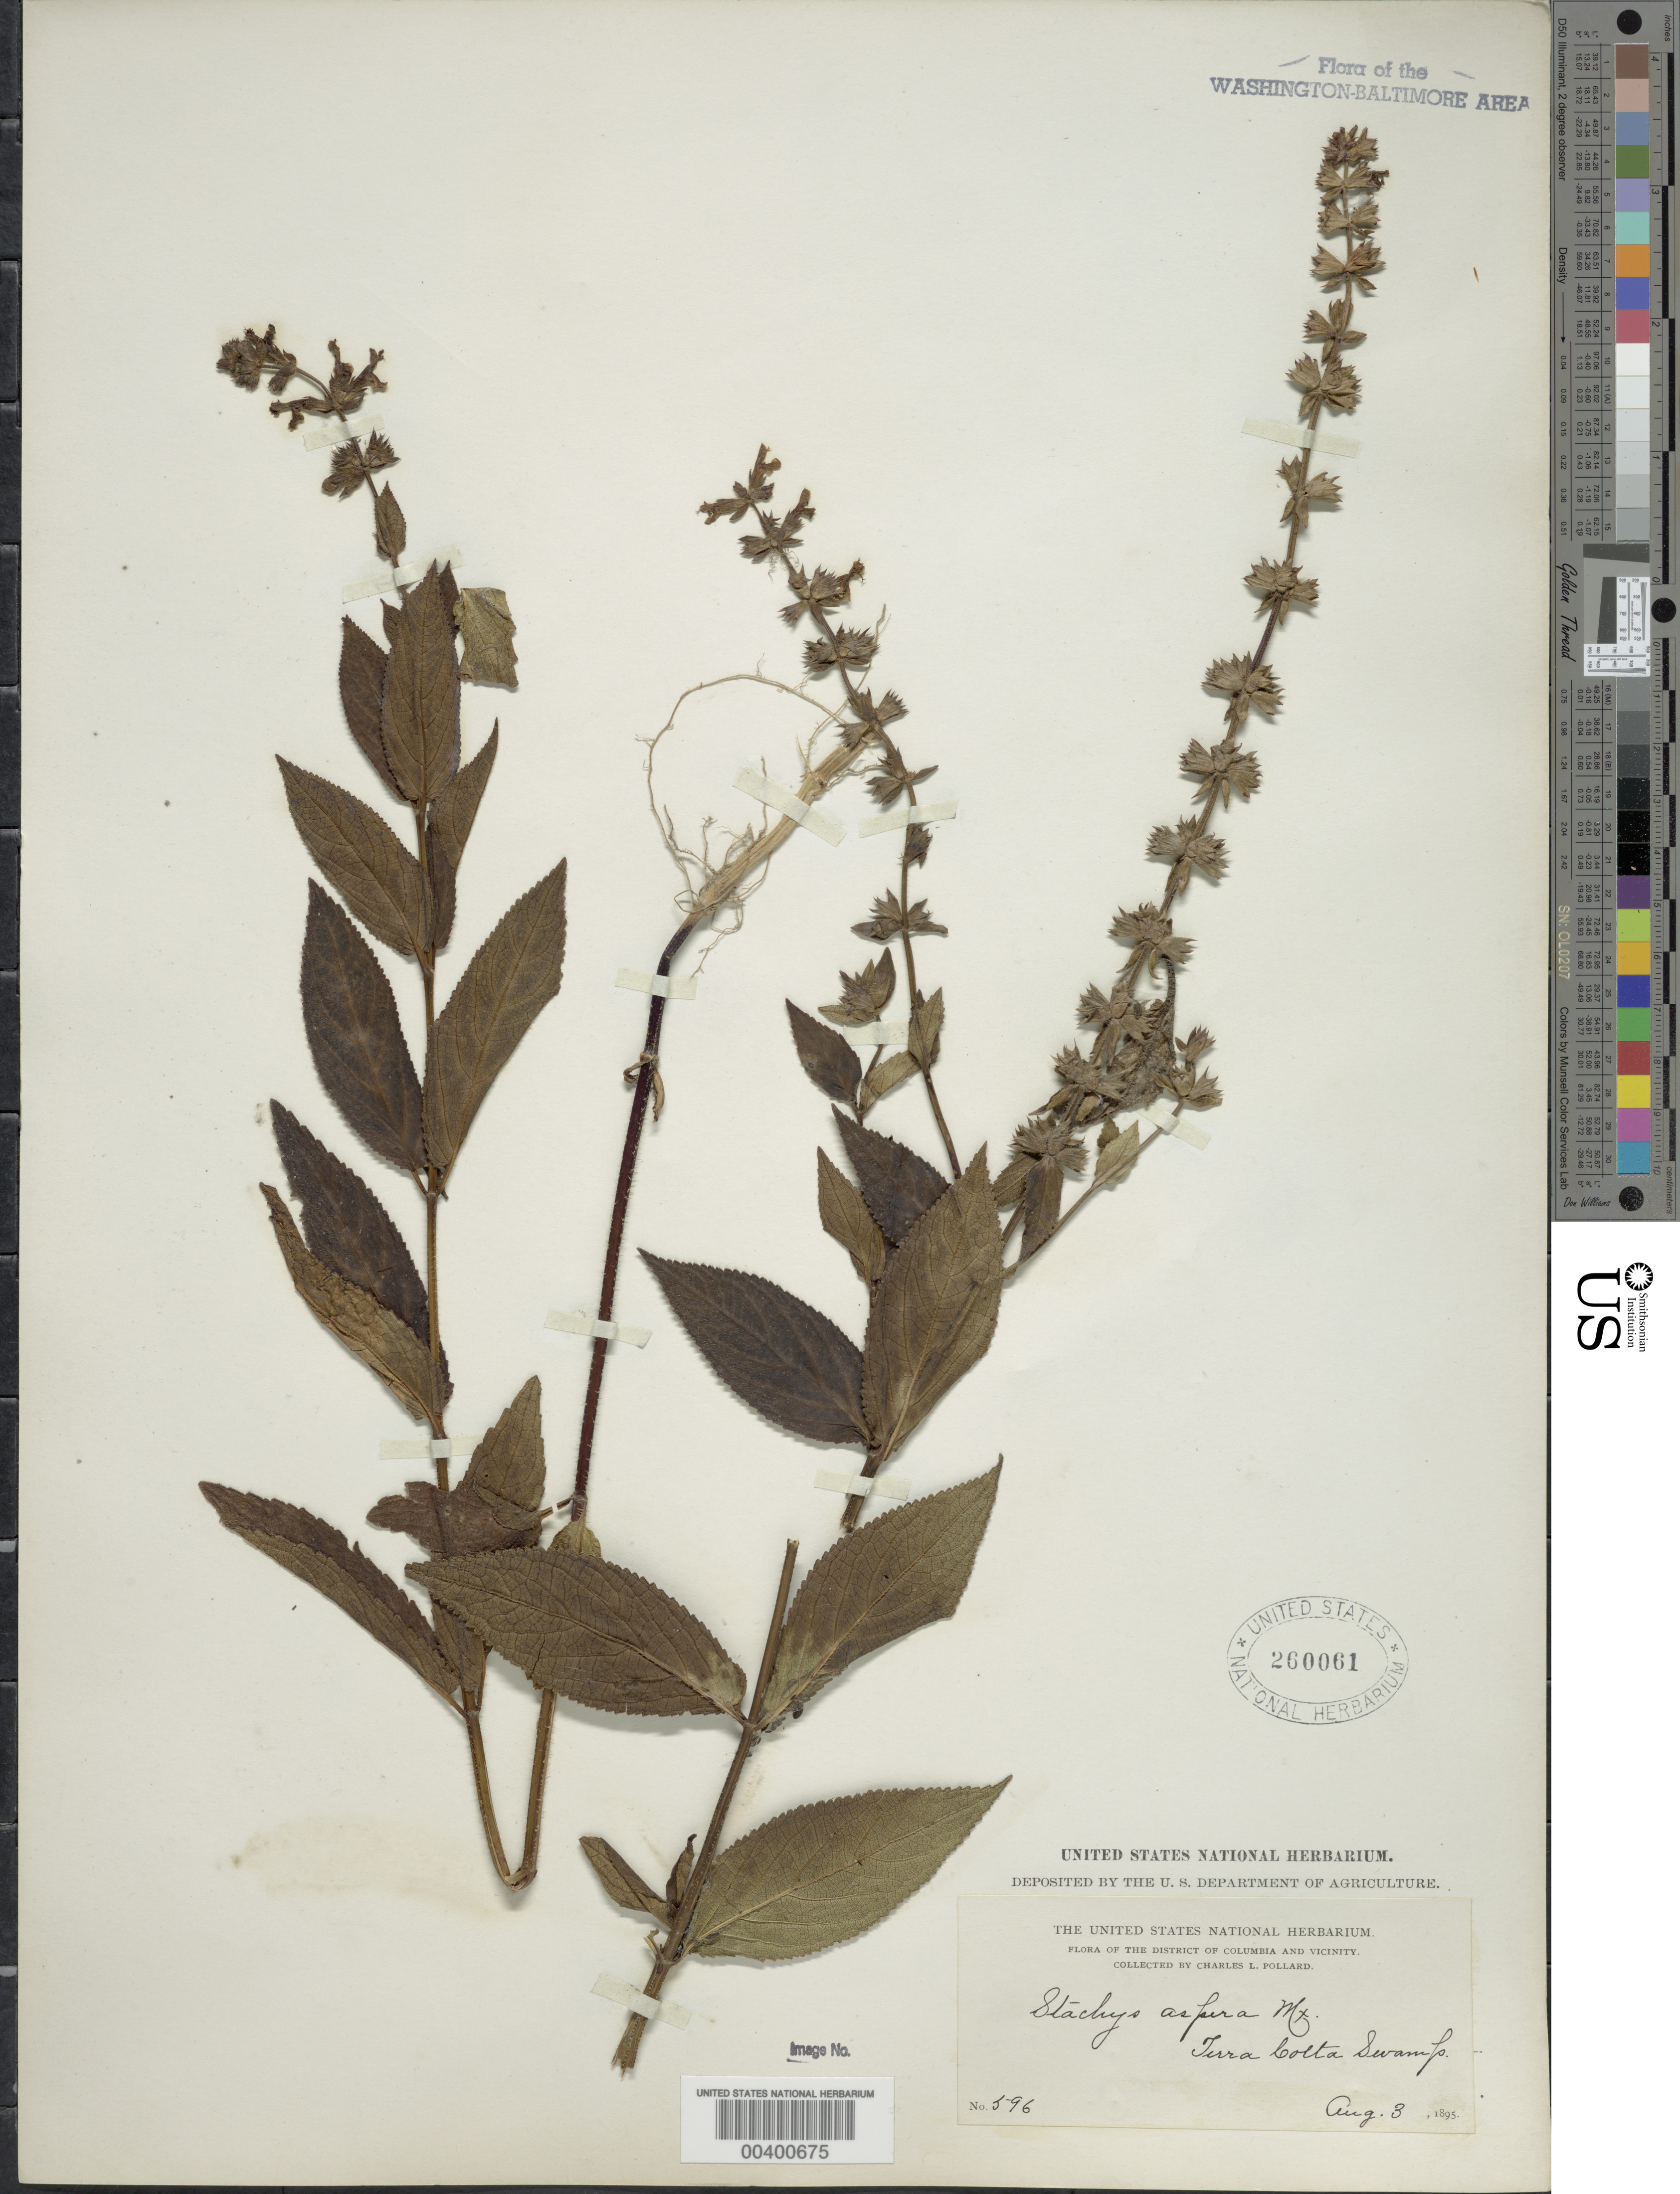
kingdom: Plantae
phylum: Tracheophyta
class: Magnoliopsida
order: Lamiales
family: Lamiaceae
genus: Stachys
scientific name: Stachys aspera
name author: Michx.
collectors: C. L. Pollard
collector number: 596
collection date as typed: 03 Aug 1895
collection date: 1895-08-03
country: United States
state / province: District of Columbia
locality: Terra Cotta swamp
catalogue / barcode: US 260061